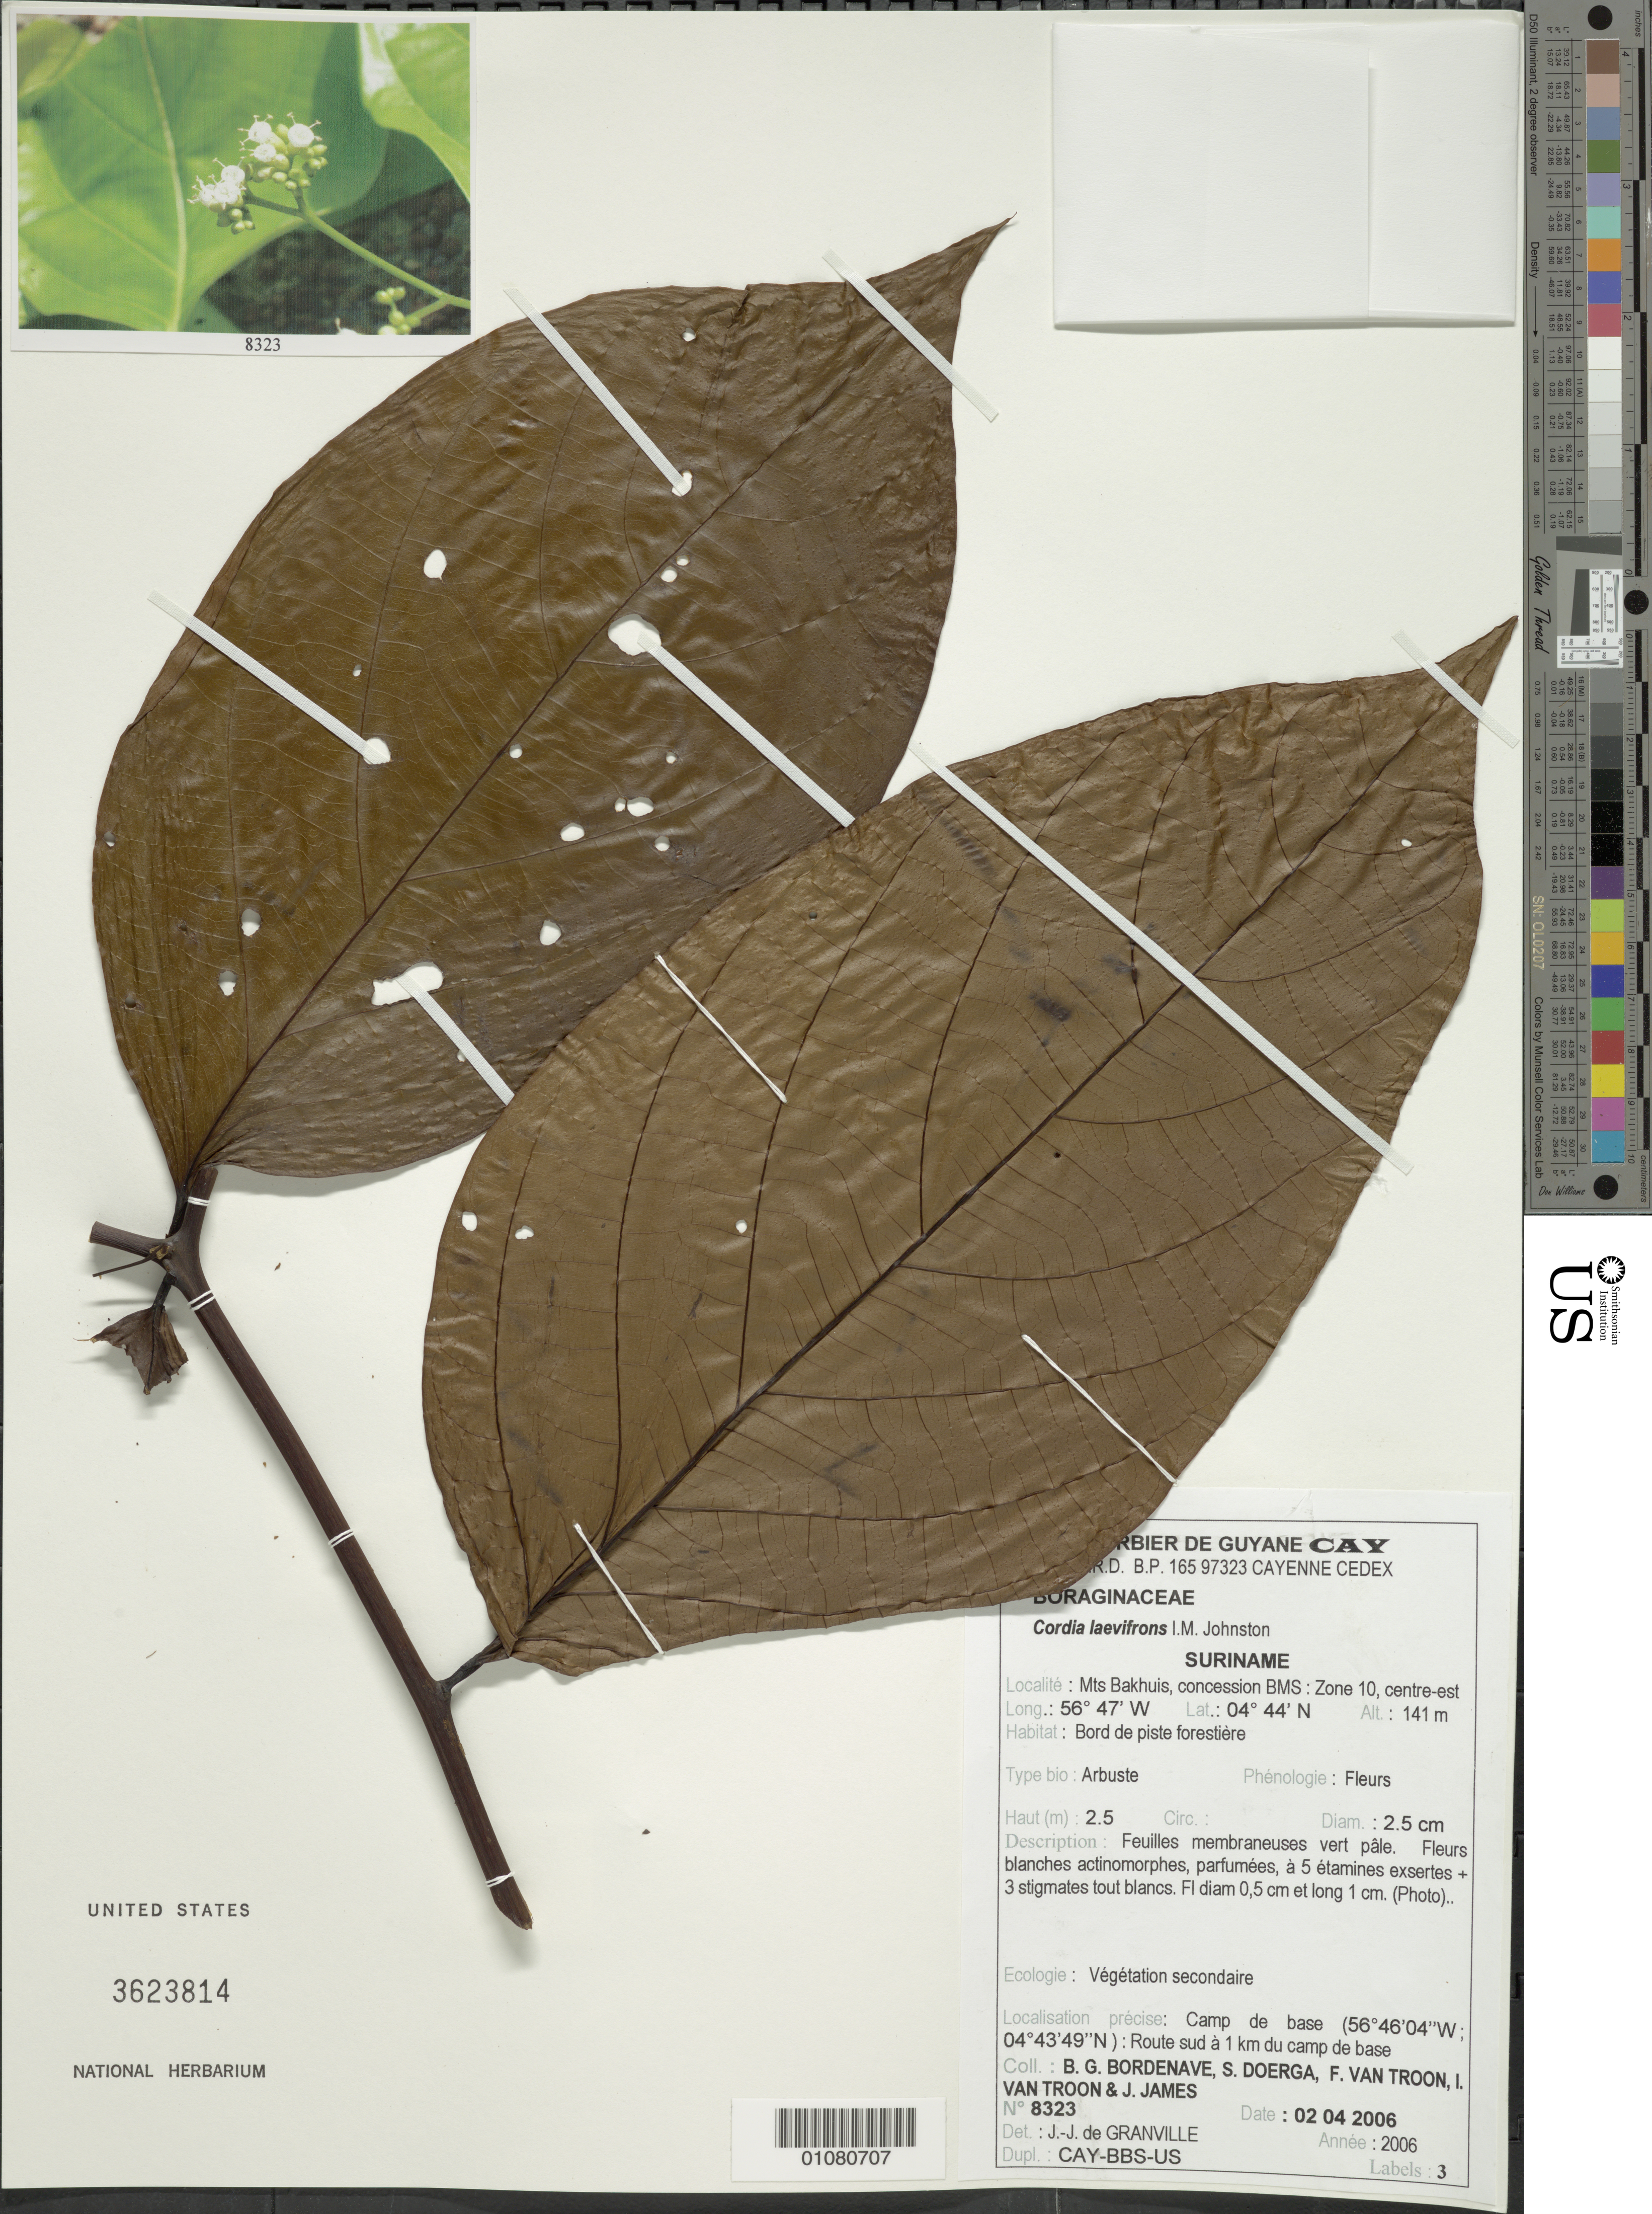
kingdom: Plantae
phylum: Tracheophyta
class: Magnoliopsida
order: Boraginales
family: Cordiaceae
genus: Cordia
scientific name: Cordia laevifrons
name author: I.M. Johnst.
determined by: Granville, J. J. de, (CAY), Institut de Recherche pour le Developpement (IRD) (FRENCH GUIANA)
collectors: B. Bordenave, S. Doerga, F. Van Troon, I. van Troon & J. James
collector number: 8323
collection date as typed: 2-Apr-06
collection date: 2006-04-02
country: Suriname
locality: Mts Bakhuis, concession BMS : Zone 10, centre-est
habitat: Bord de piste forestière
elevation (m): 141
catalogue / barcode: US 3623814